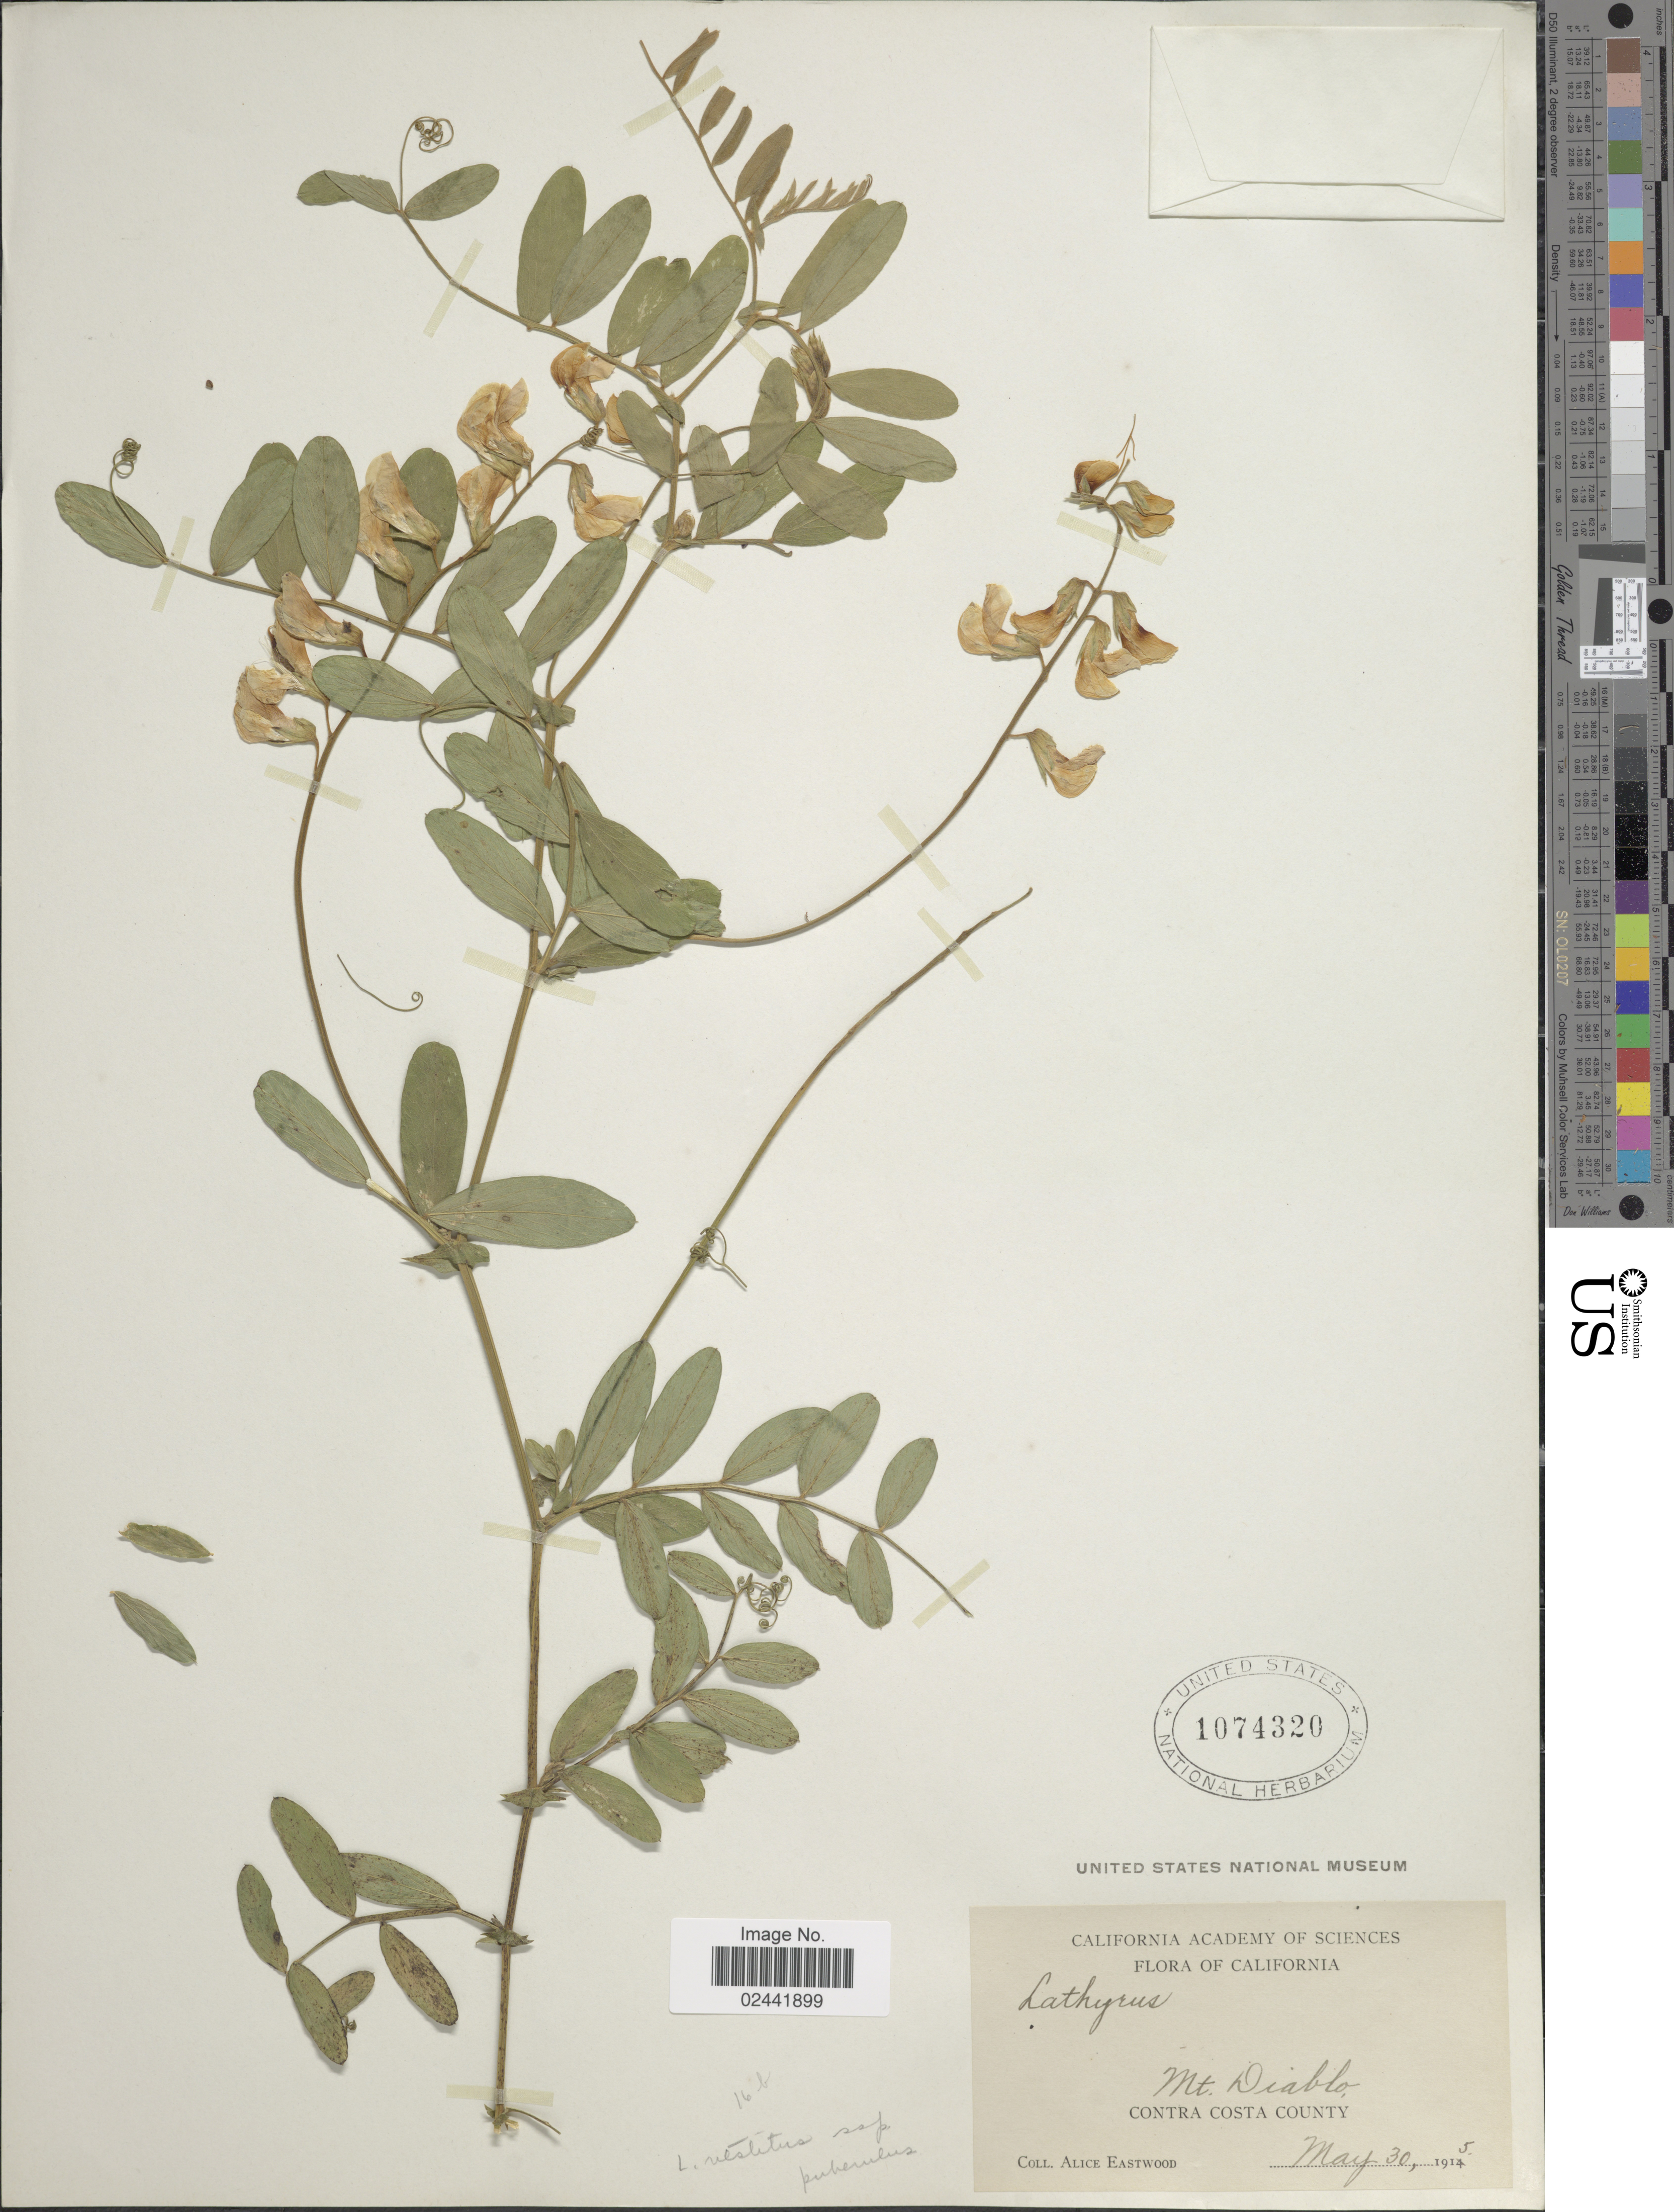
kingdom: Plantae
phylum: Tracheophyta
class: Magnoliopsida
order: Fabales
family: Fabaceae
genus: Lathyrus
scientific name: Lathyrus vestitus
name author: Nutt.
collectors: A. Eastwood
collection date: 1915-05-30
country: United States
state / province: California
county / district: Contra Costa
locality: Mt. Diablo, Contra Costa County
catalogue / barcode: US 1074320